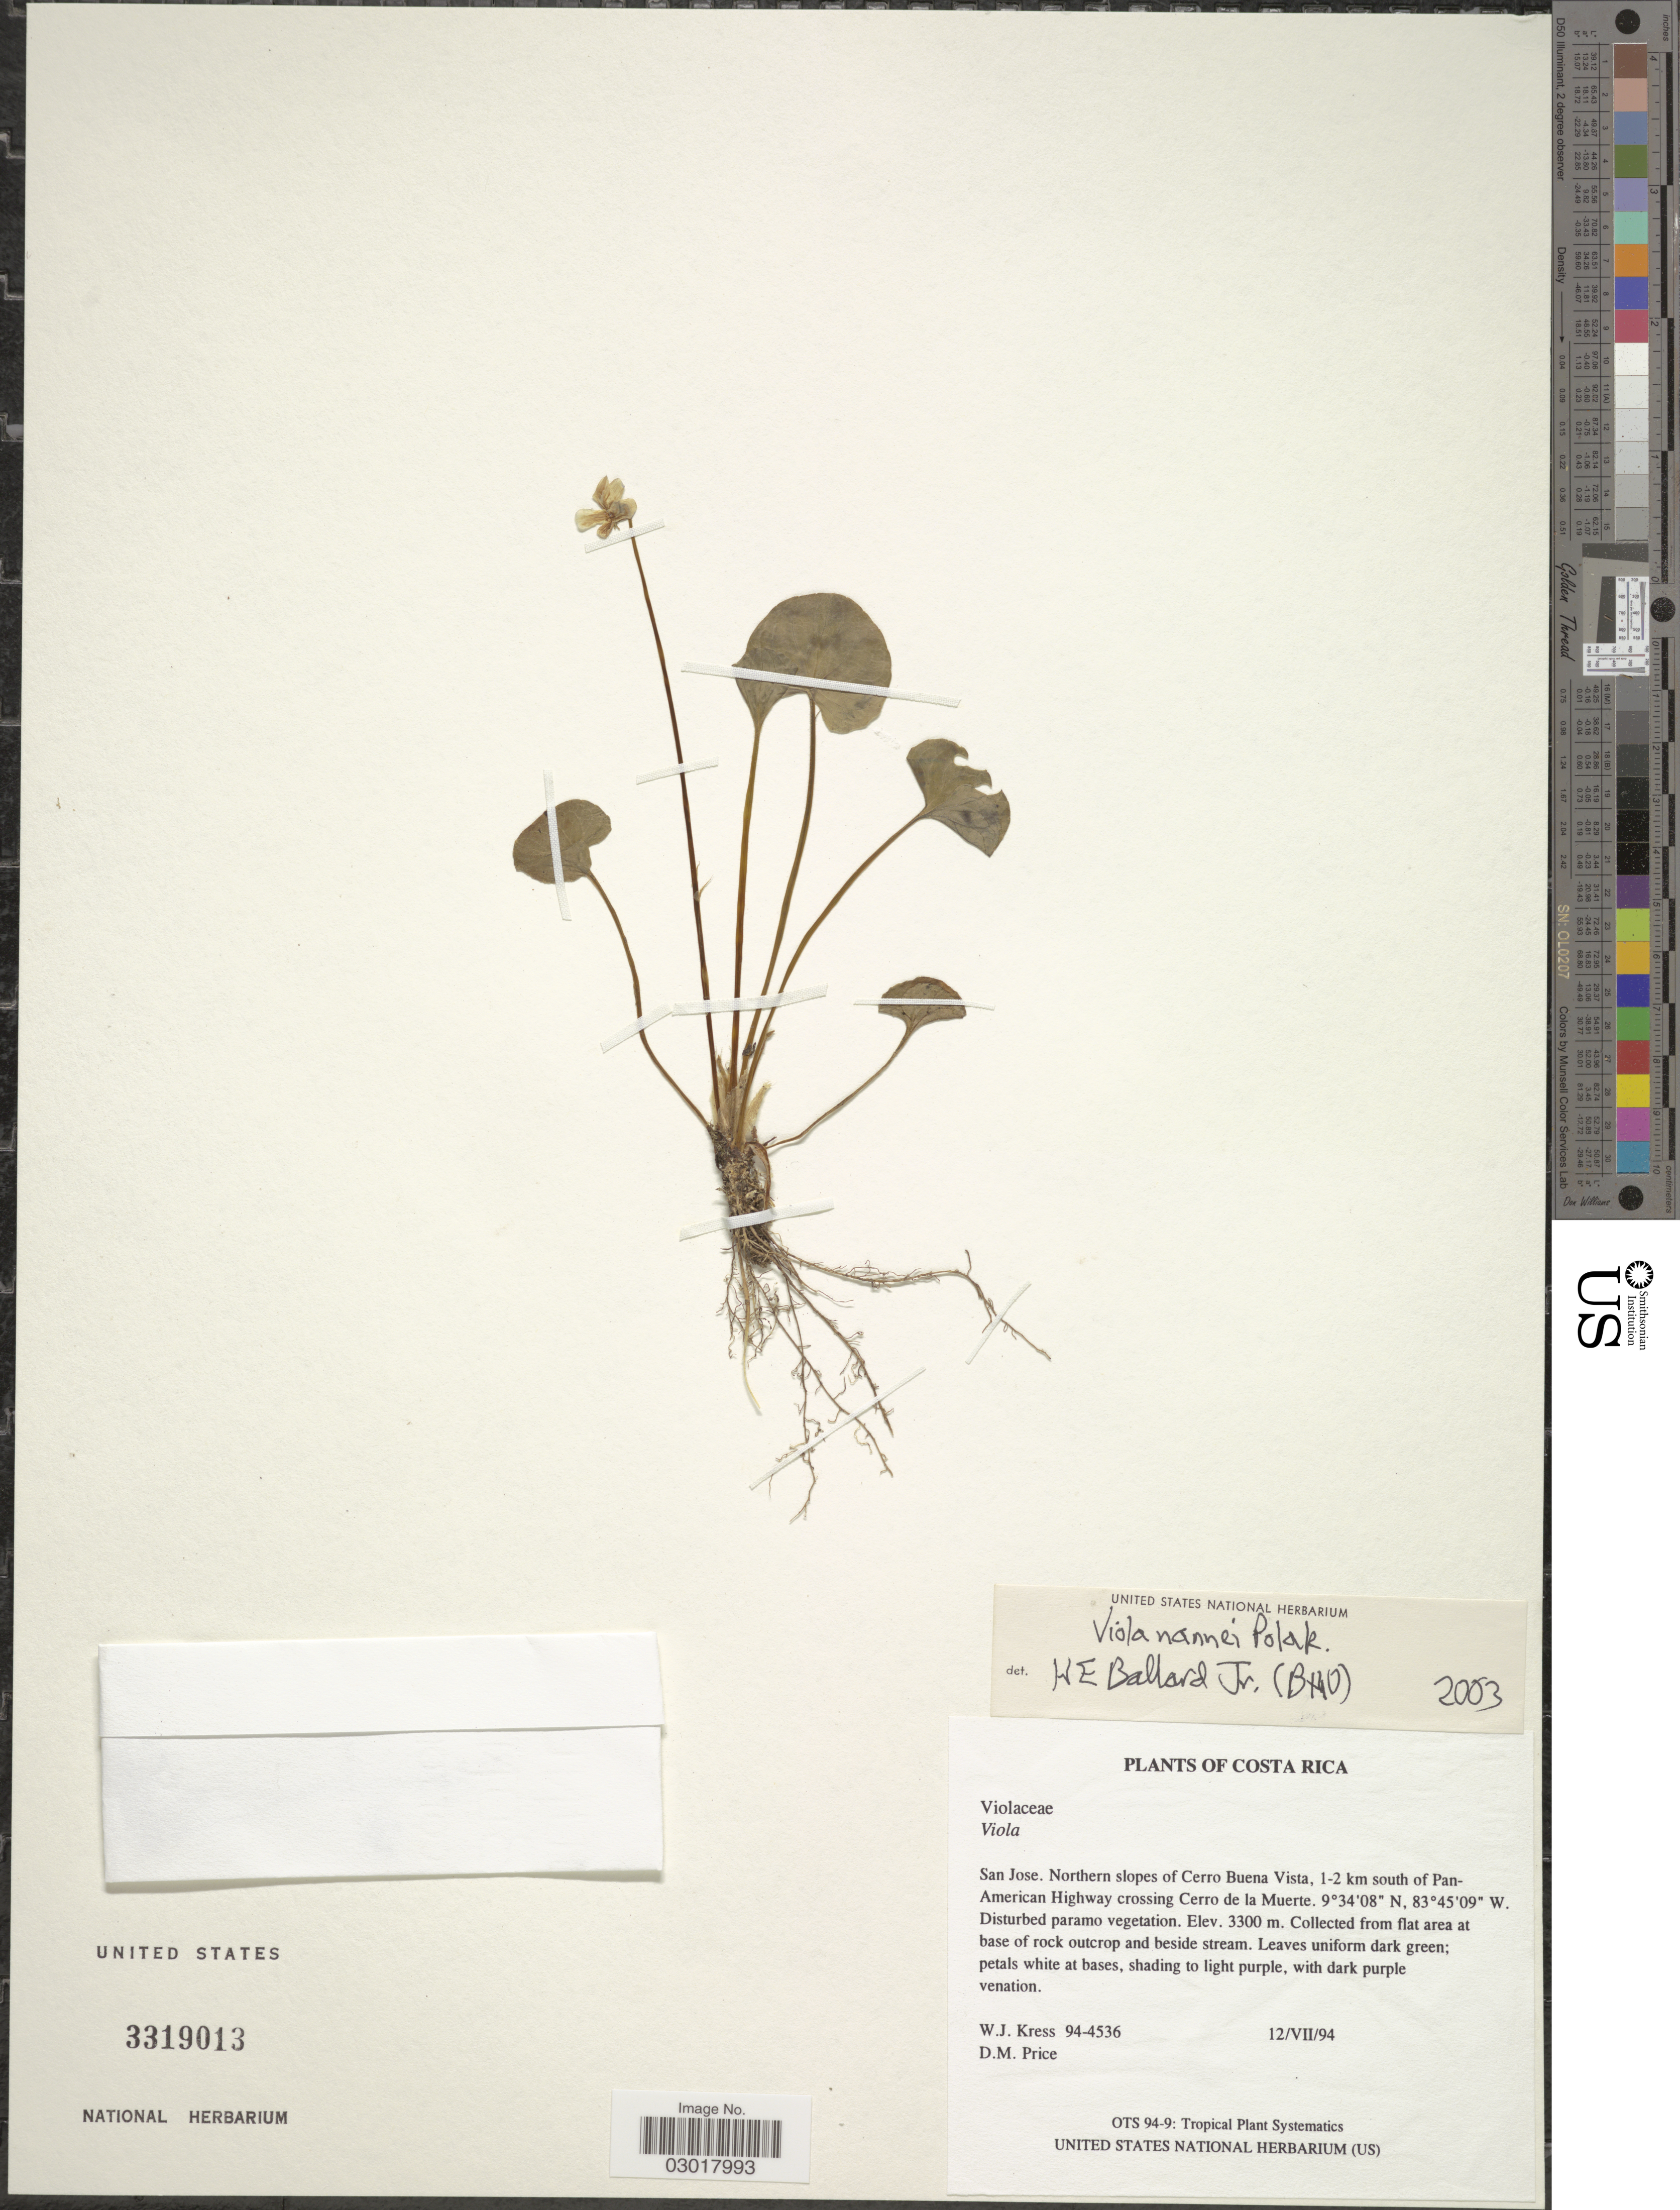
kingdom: Plantae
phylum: Tracheophyta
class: Magnoliopsida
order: Malpighiales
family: Violaceae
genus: Viola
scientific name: Viola nannei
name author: Polák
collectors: W. J. Kress & D. M. Price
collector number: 94-4536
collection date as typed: Transcribed d/m/y: 12/7/94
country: Costa Rica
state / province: San José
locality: Northern slopes of Cerro Buena Vista, 1-2 km south of Pan-American Highway crossing Cerro de la Muerte.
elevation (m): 3300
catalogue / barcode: US 3319013